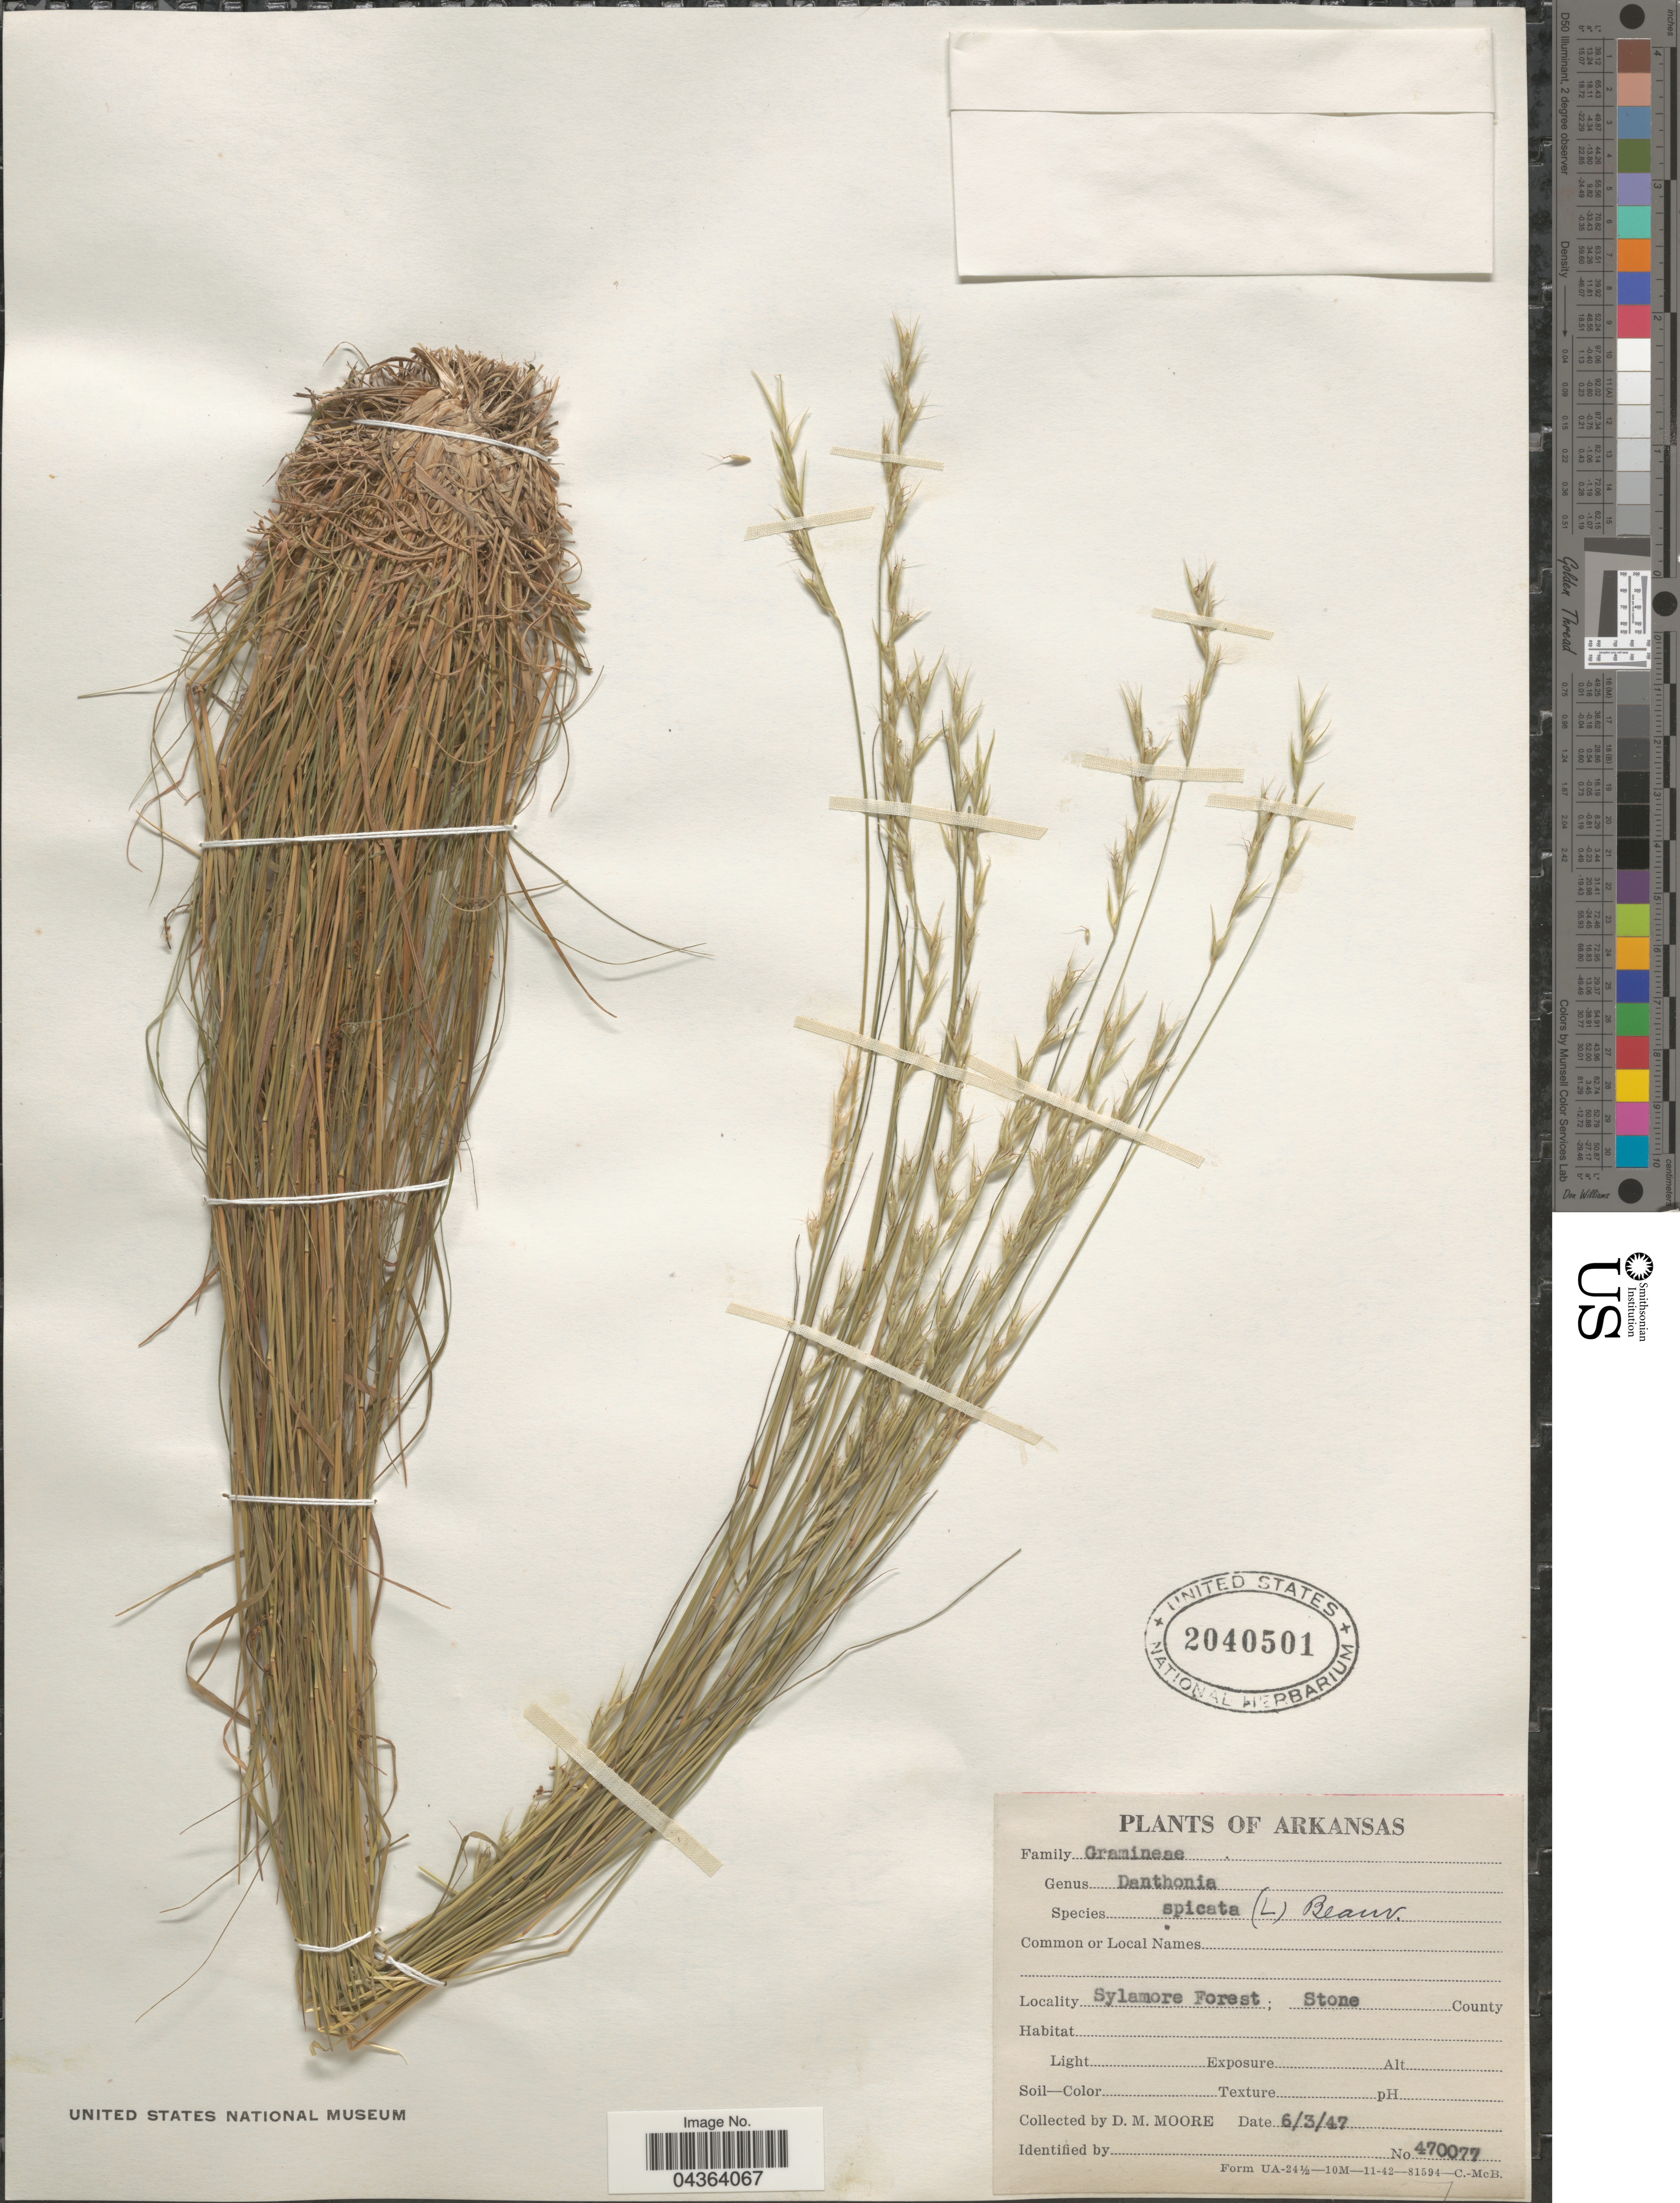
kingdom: Plantae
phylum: Tracheophyta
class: Liliopsida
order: Poales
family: Poaceae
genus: Danthonia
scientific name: Danthonia spicata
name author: (L.) P. Beauv. ex Roem. & Schult.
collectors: D. Moore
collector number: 470077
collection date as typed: Transcribed d/m/y: 3/6/47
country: United States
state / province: Arkansas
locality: Sylamore Forest; Stone County.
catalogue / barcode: US 2040501